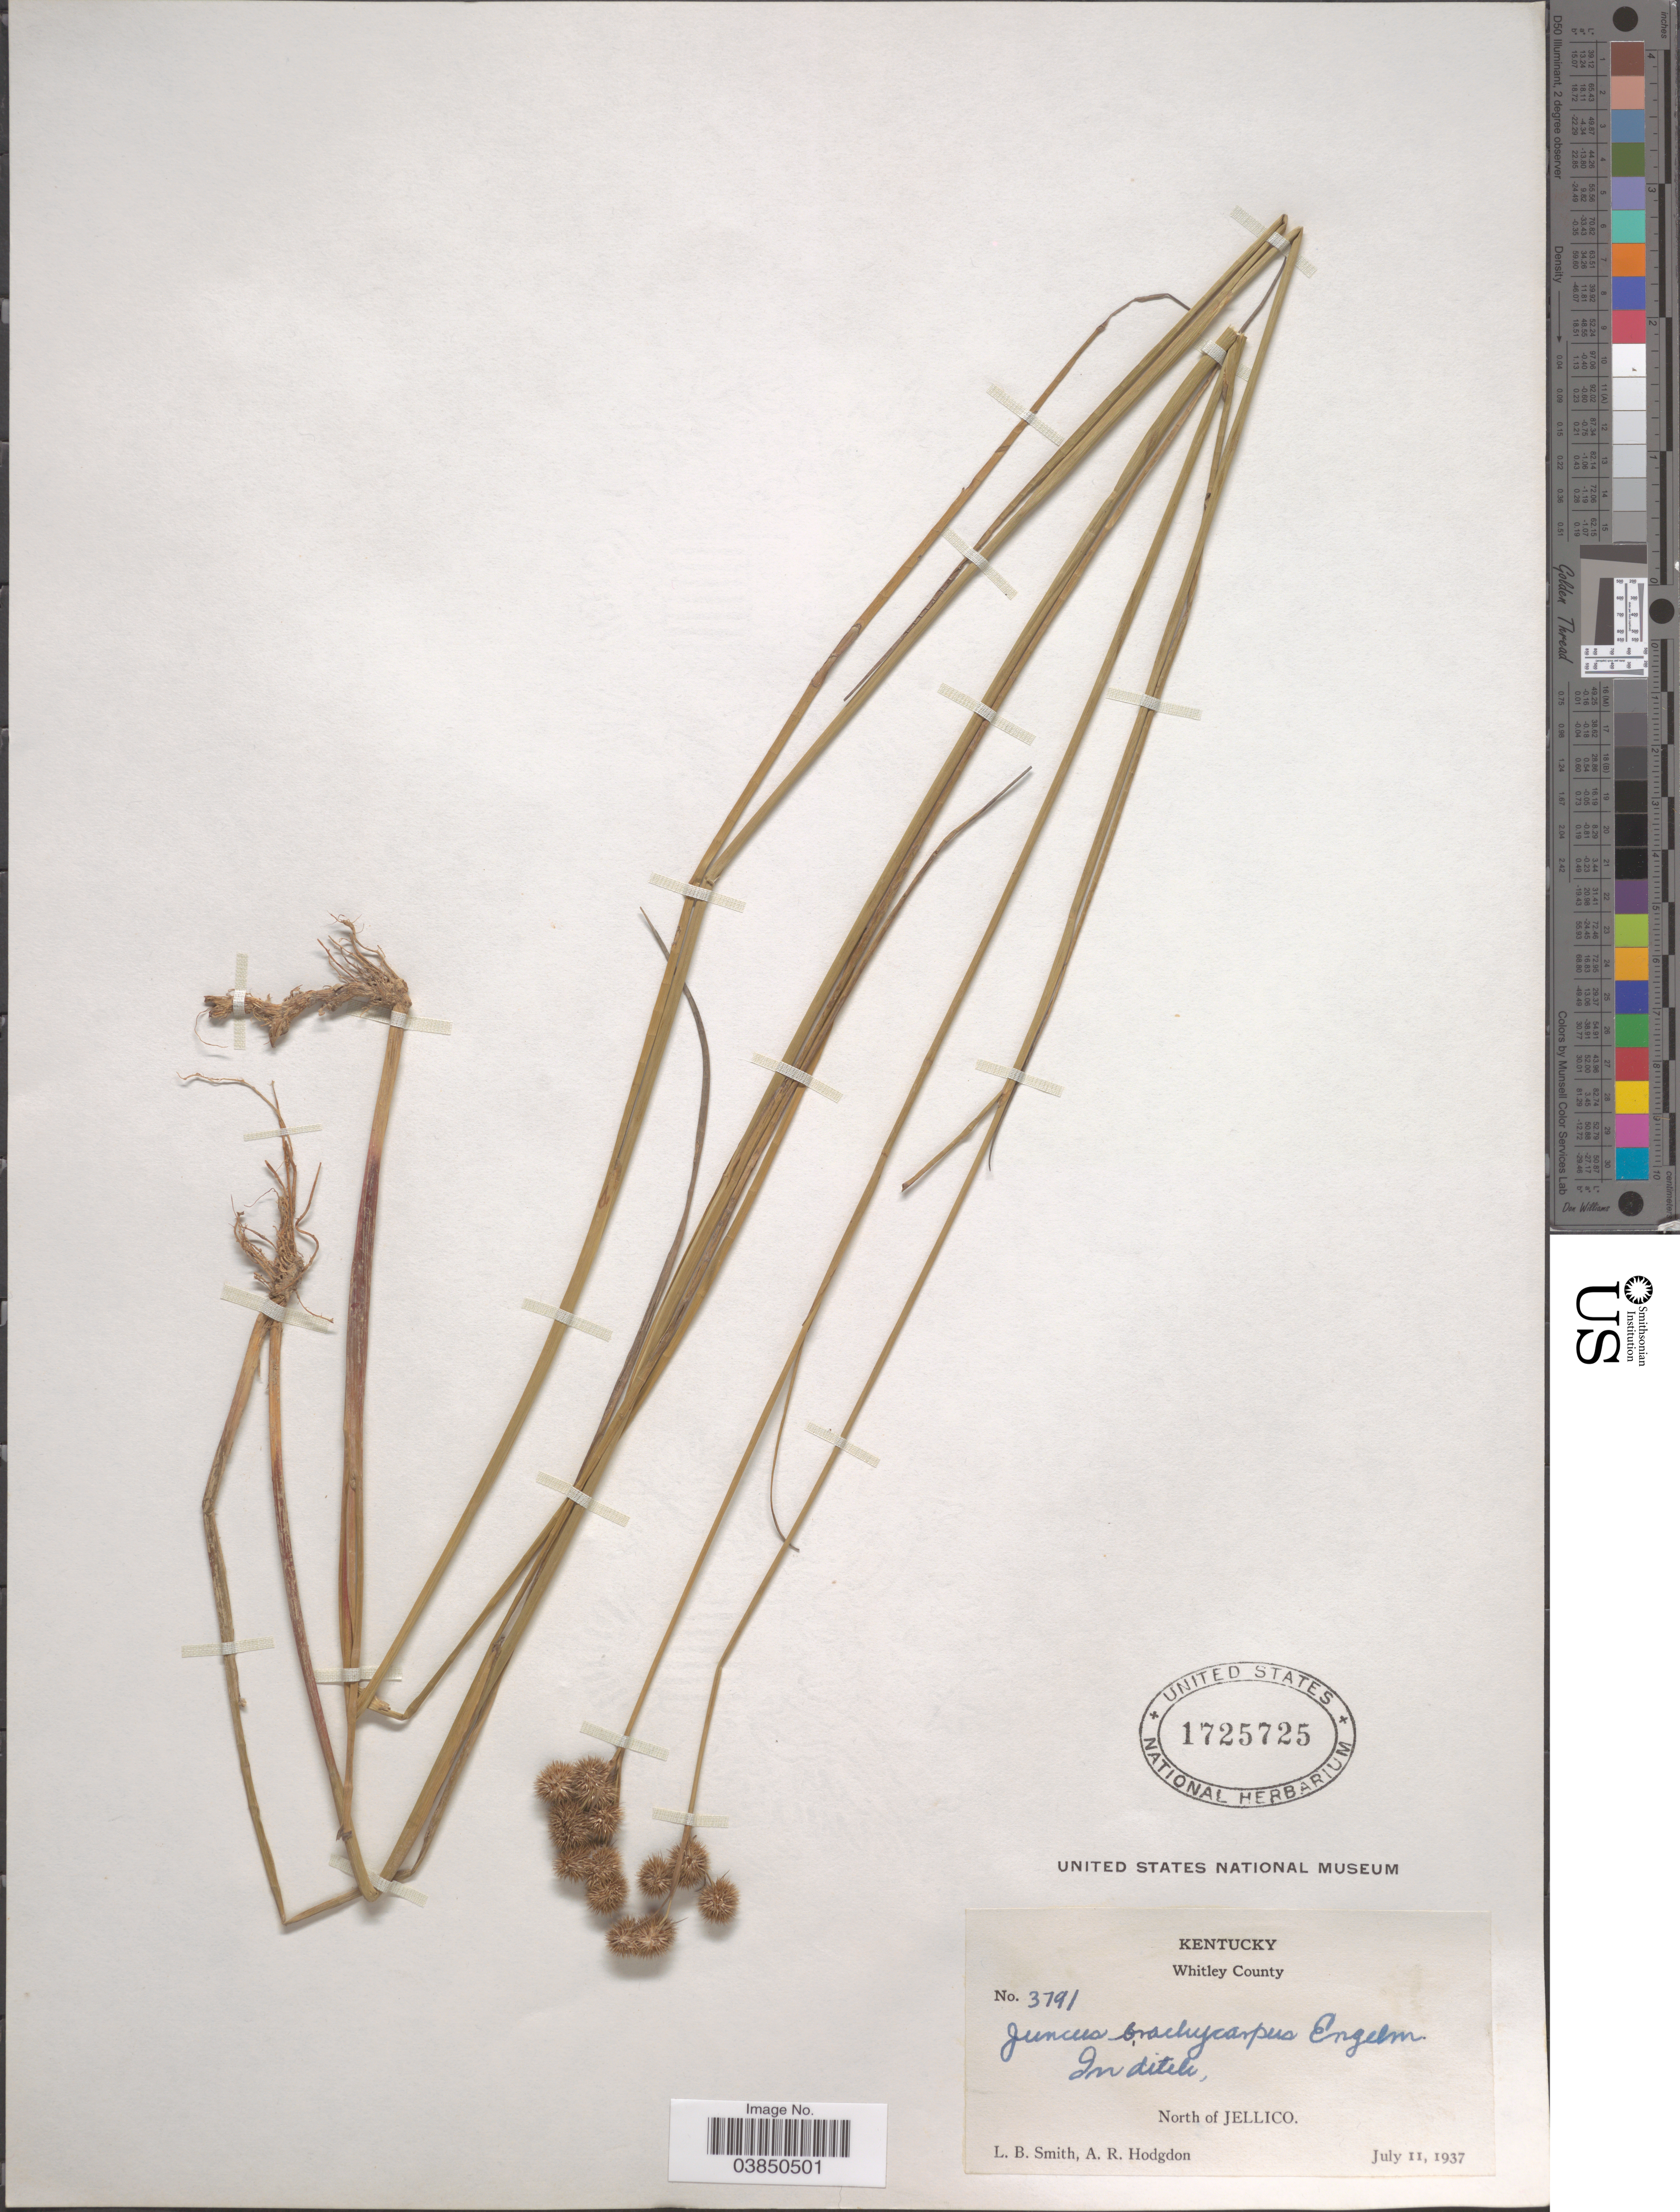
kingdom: Plantae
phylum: Tracheophyta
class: Liliopsida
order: Poales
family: Juncaceae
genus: Juncus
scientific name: Juncus brachycarpus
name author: Engelm.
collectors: L. Smith & A. R. Hodgdon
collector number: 3791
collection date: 1937-07-11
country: United States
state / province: Kentucky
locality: Whitley County. North of Jellico.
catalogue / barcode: US 1725725